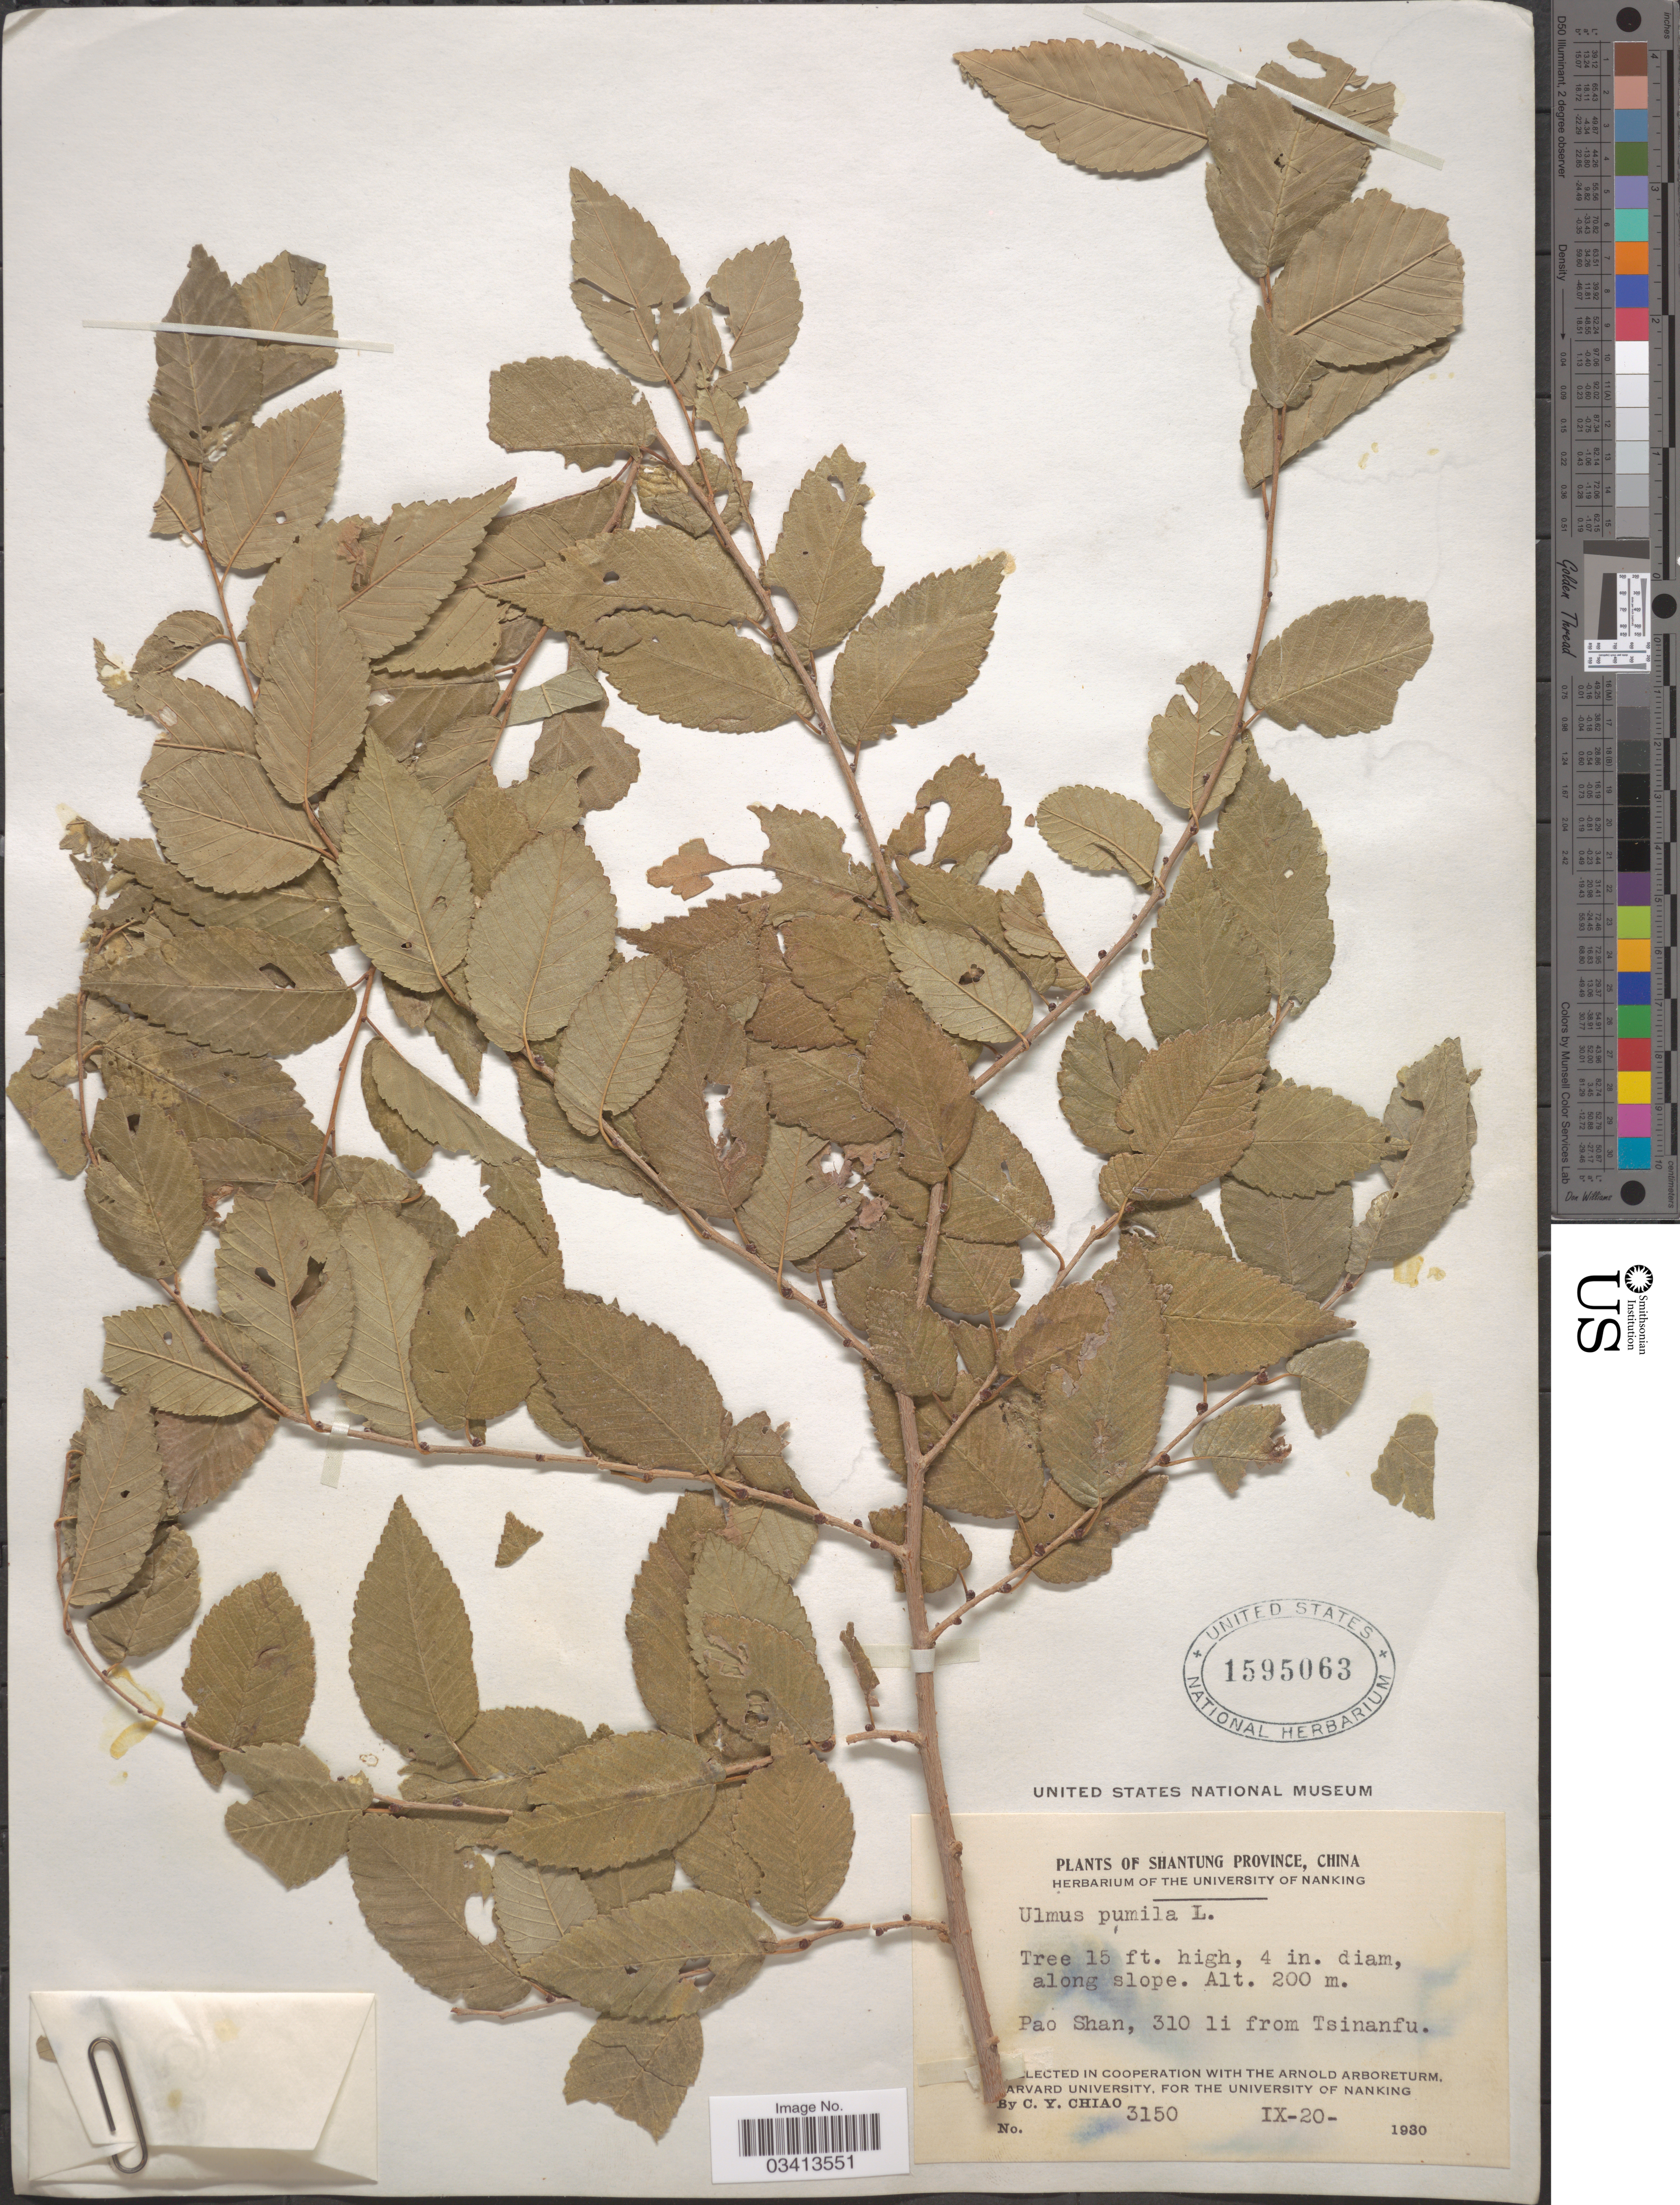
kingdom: Plantae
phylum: Tracheophyta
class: Magnoliopsida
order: Rosales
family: Ulmaceae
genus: Ulmus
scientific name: Ulmus pumila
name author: L.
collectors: C. Y. Chiao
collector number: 3150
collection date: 1930-09-20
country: China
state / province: Shandong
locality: Shantung Province. Pao Shan, 310 li from Tsinanfu.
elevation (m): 200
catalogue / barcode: US 1595063